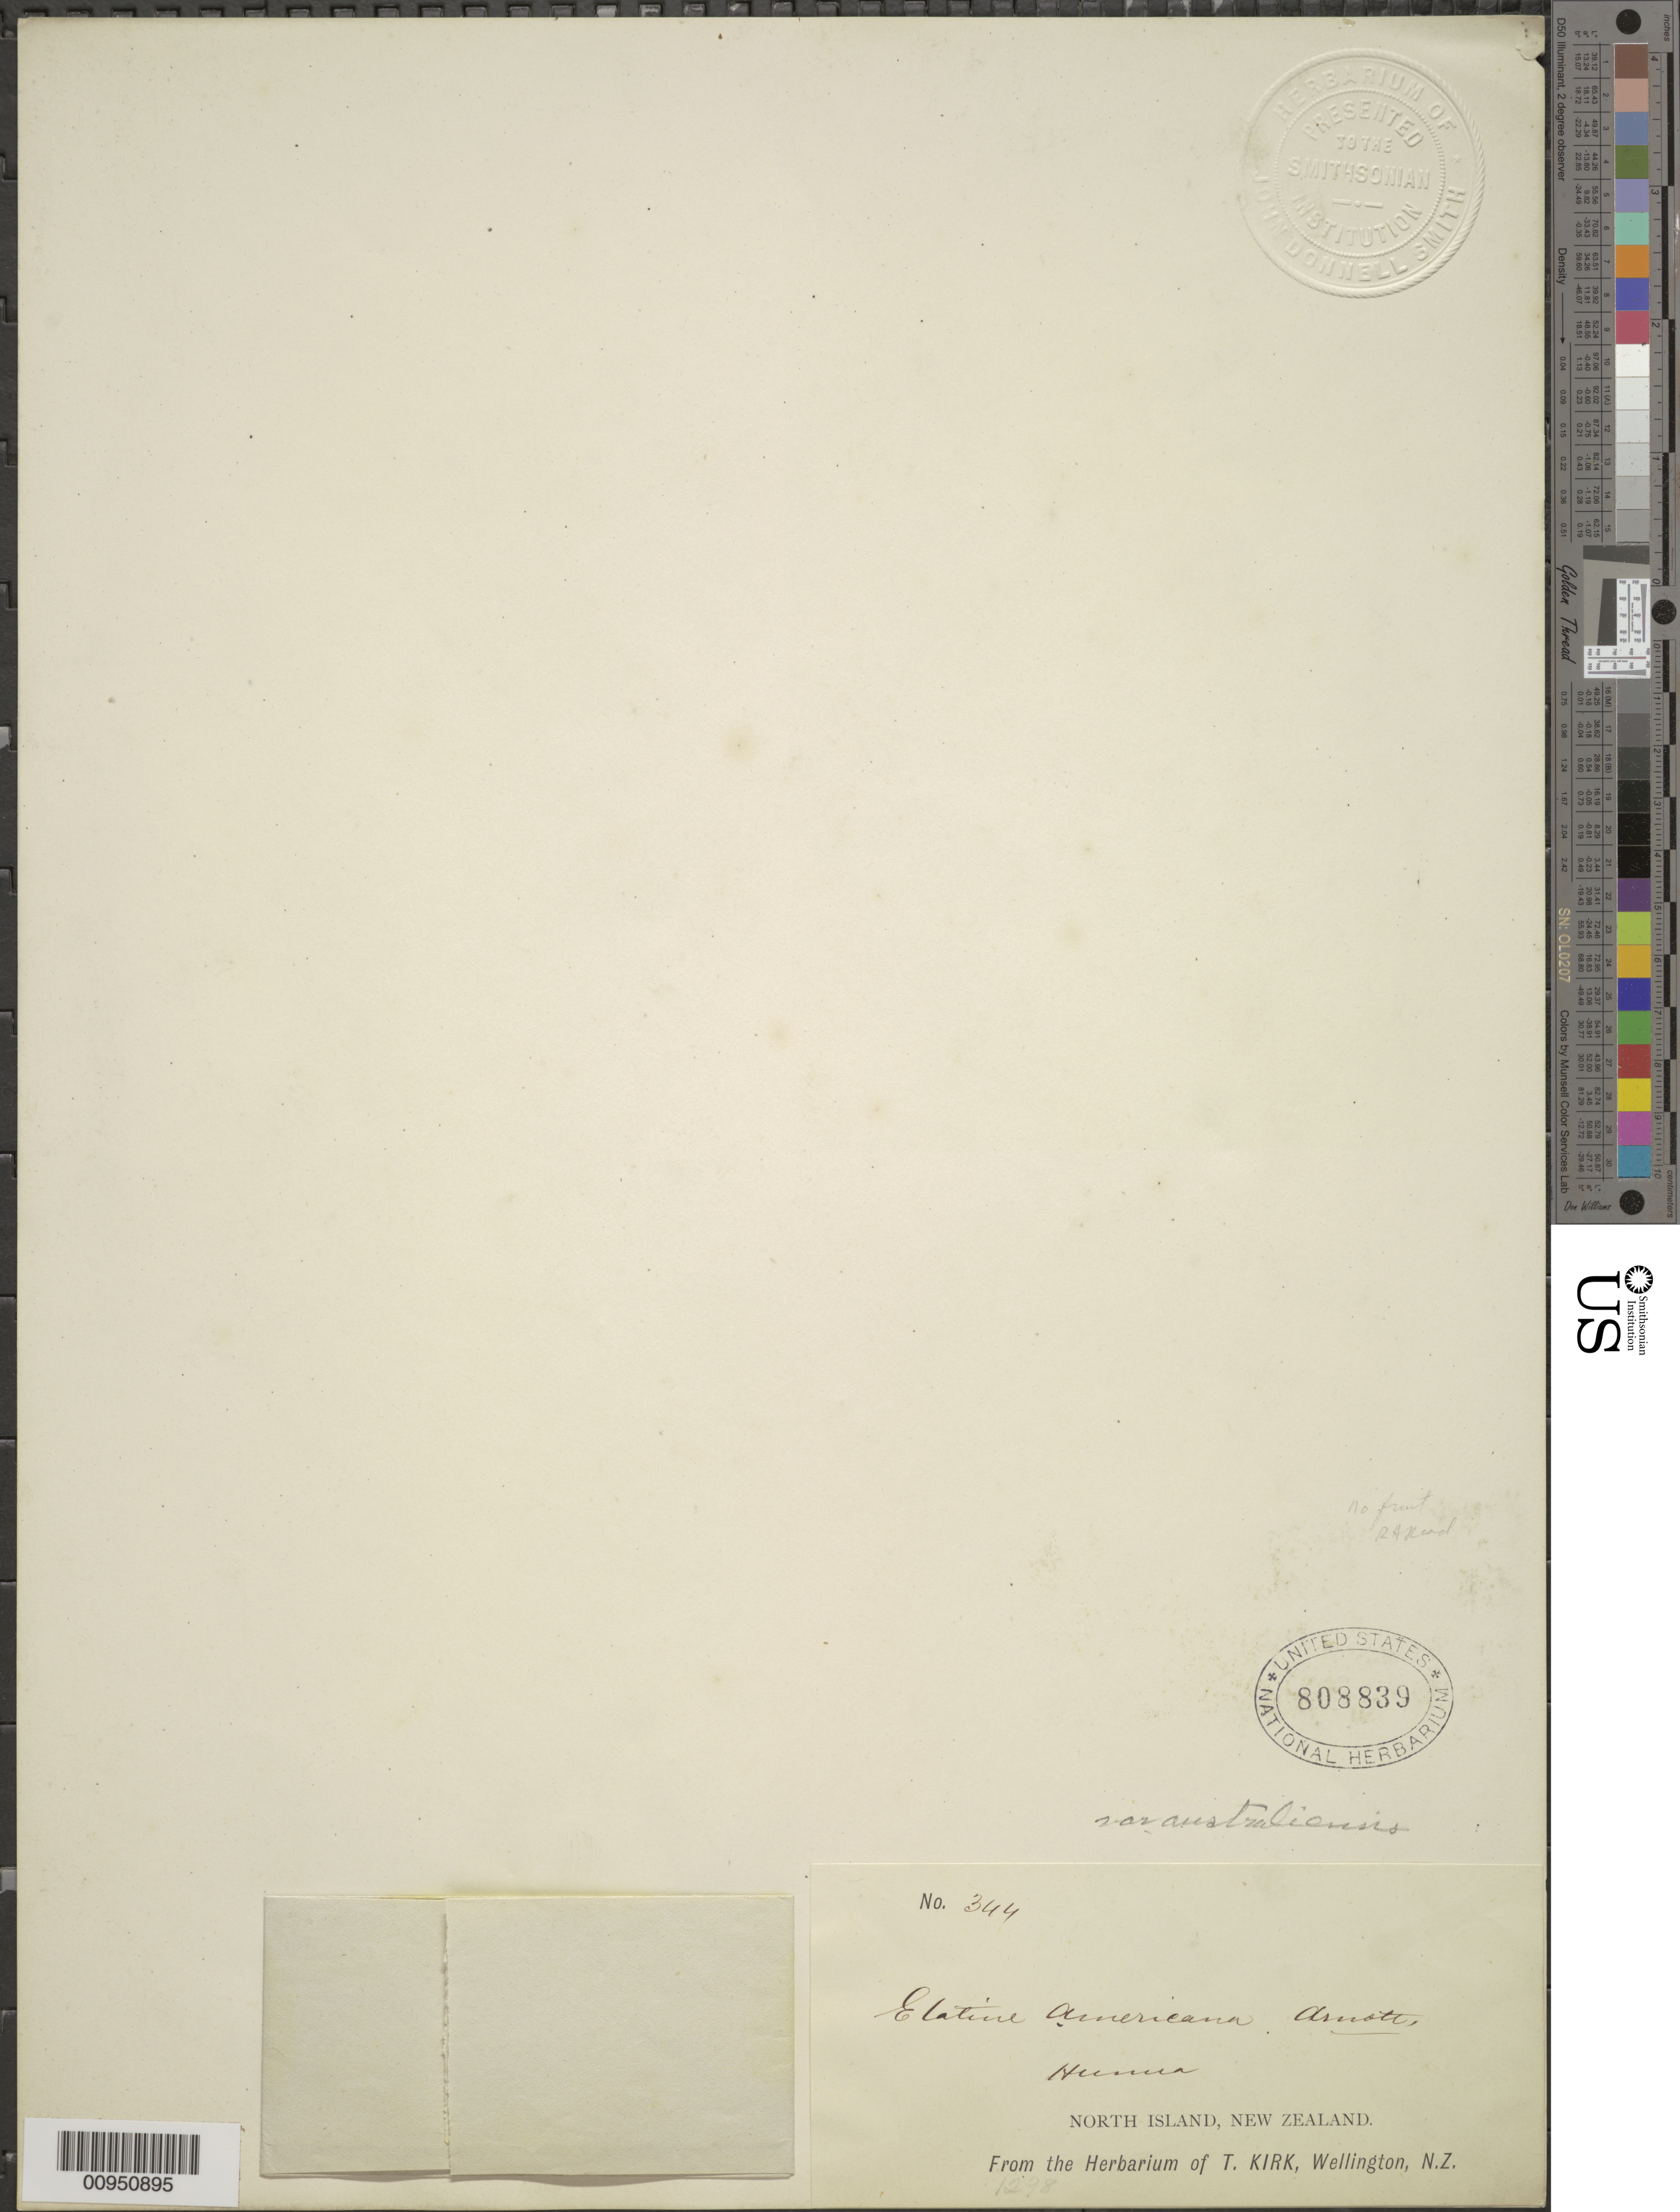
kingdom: Plantae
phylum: Tracheophyta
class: Magnoliopsida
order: Malpighiales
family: Elatinaceae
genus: Elatine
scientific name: Elatine americana var. australiensis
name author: Benth.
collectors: T. Kirk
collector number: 344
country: New Zealand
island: North Island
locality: Hunua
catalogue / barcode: US 808839